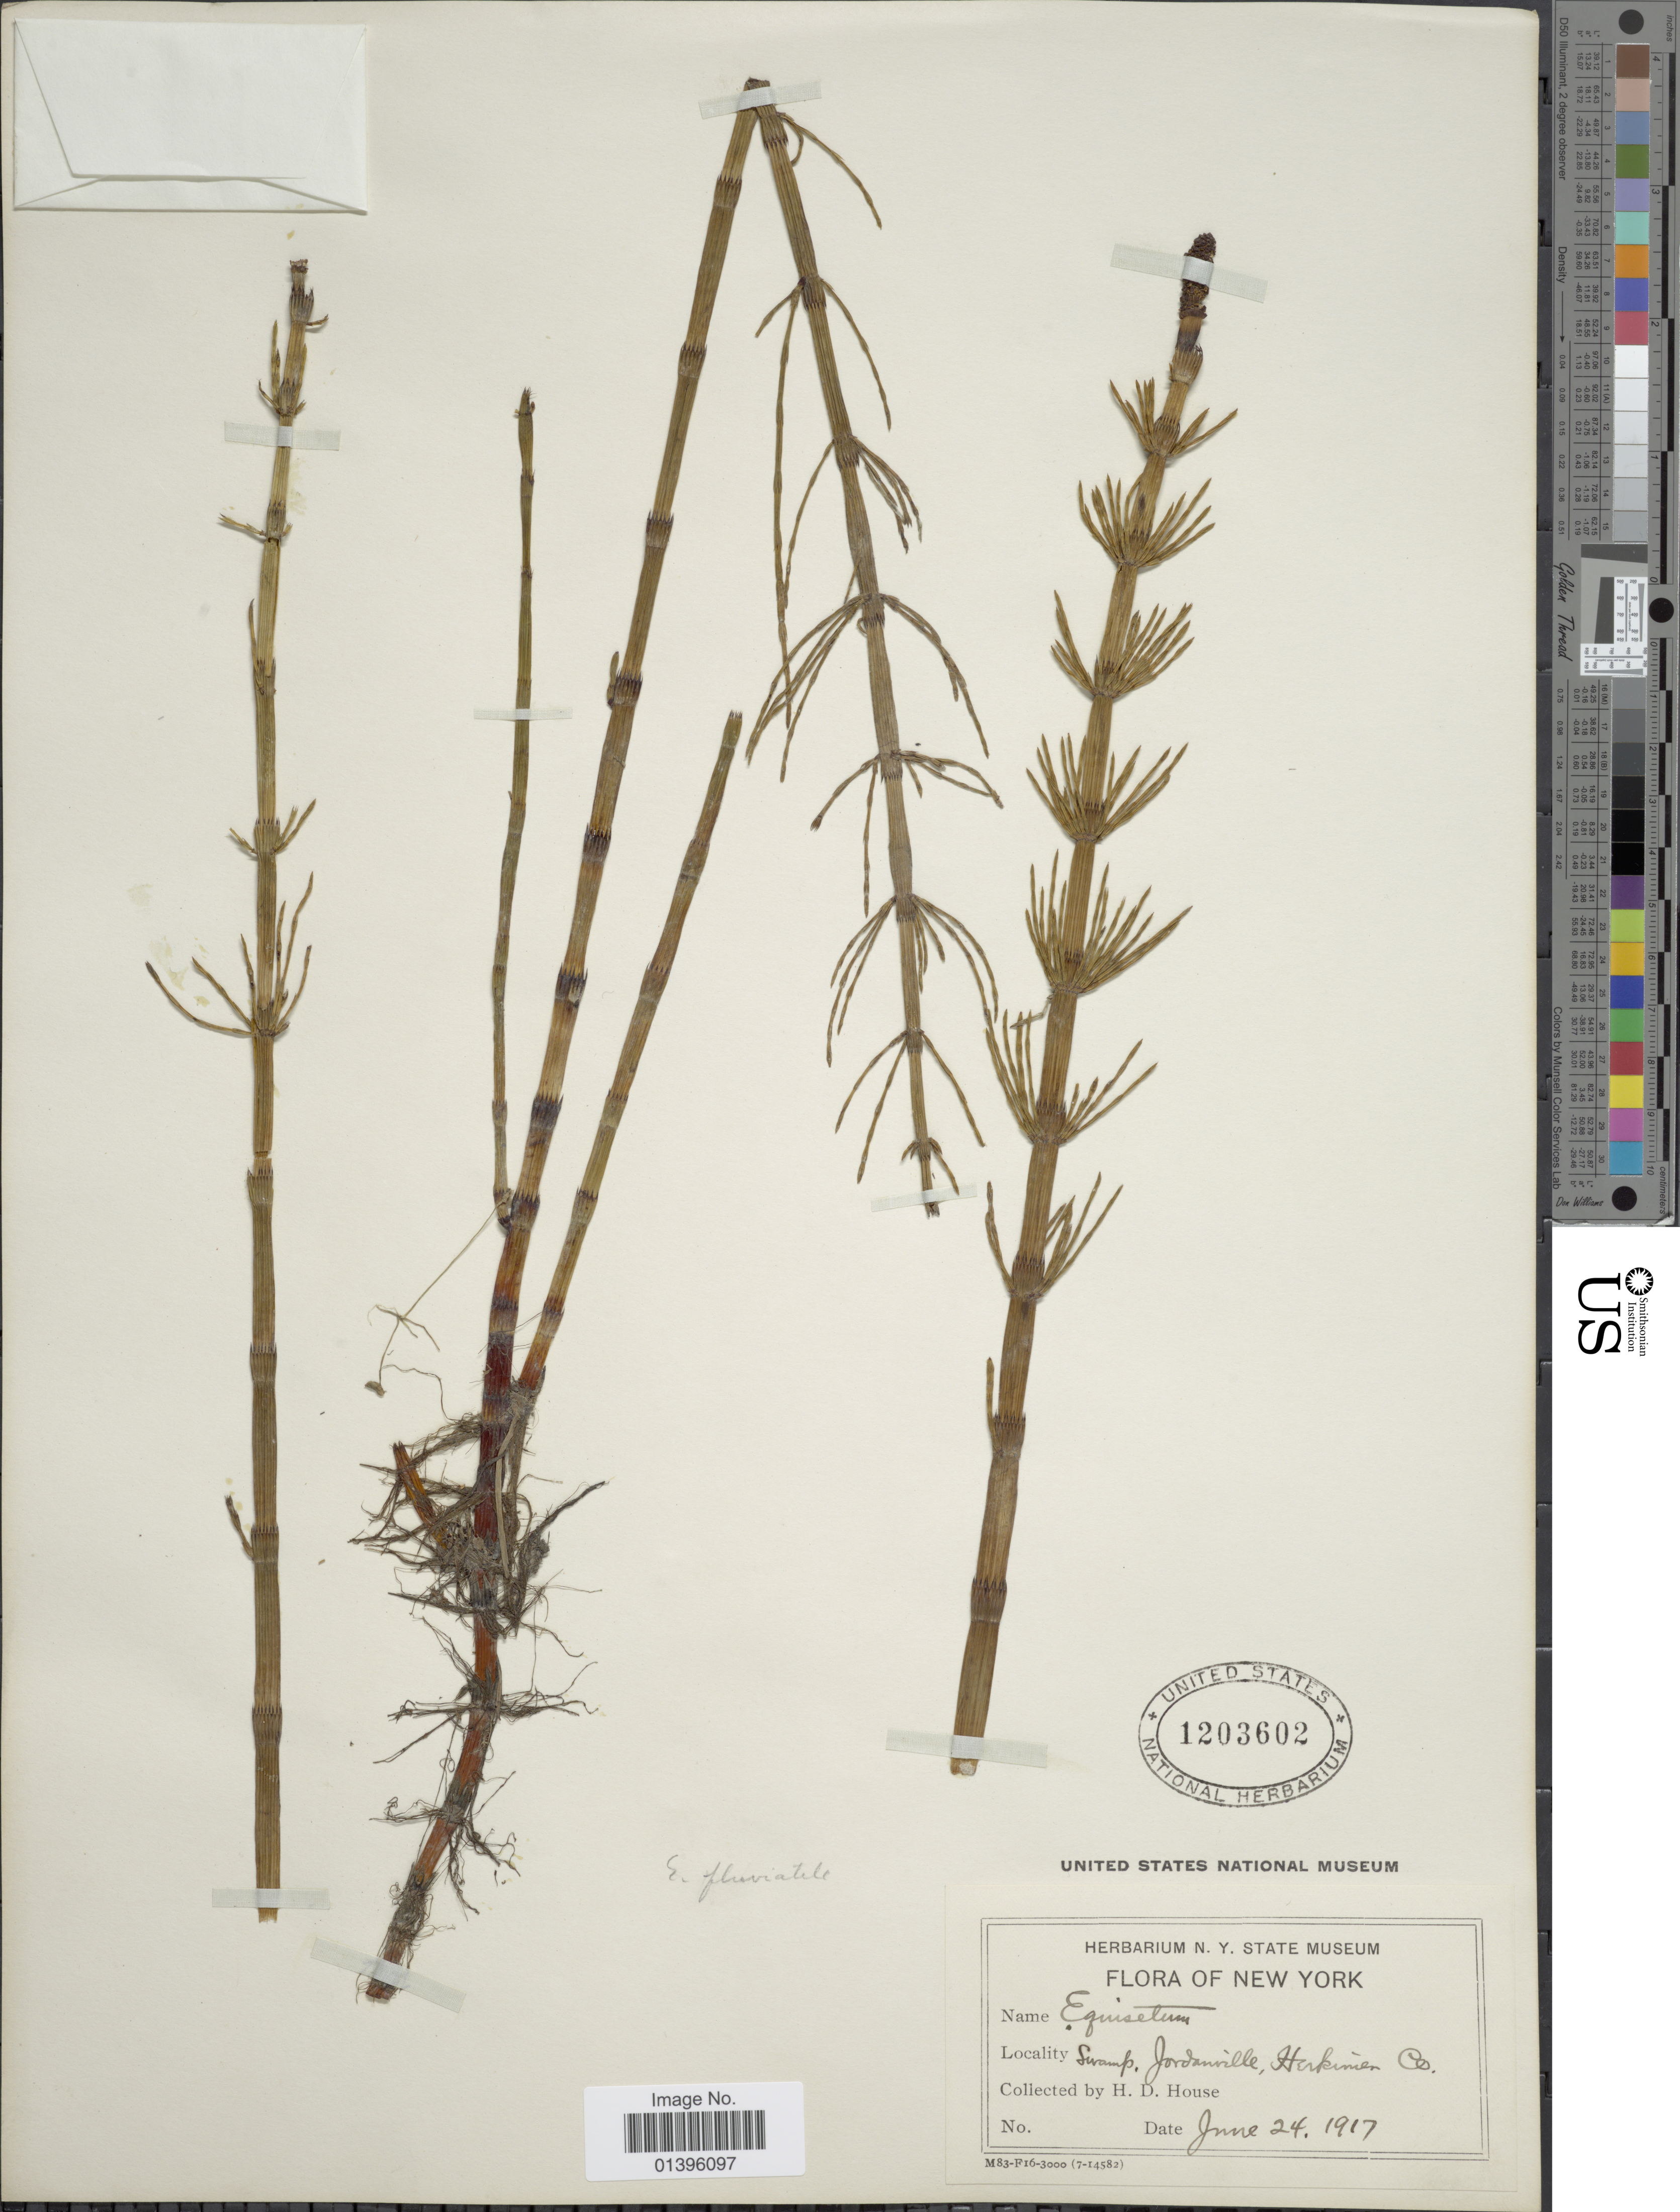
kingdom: Plantae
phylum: Tracheophyta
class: Polypodiopsida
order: Equisetales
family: Equisetaceae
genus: Equisetum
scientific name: Equisetum fluviatile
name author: L.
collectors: H. D. House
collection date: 1917-06-24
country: United States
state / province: New York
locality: Jordanville, Herkimer Co.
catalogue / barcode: US 1203602